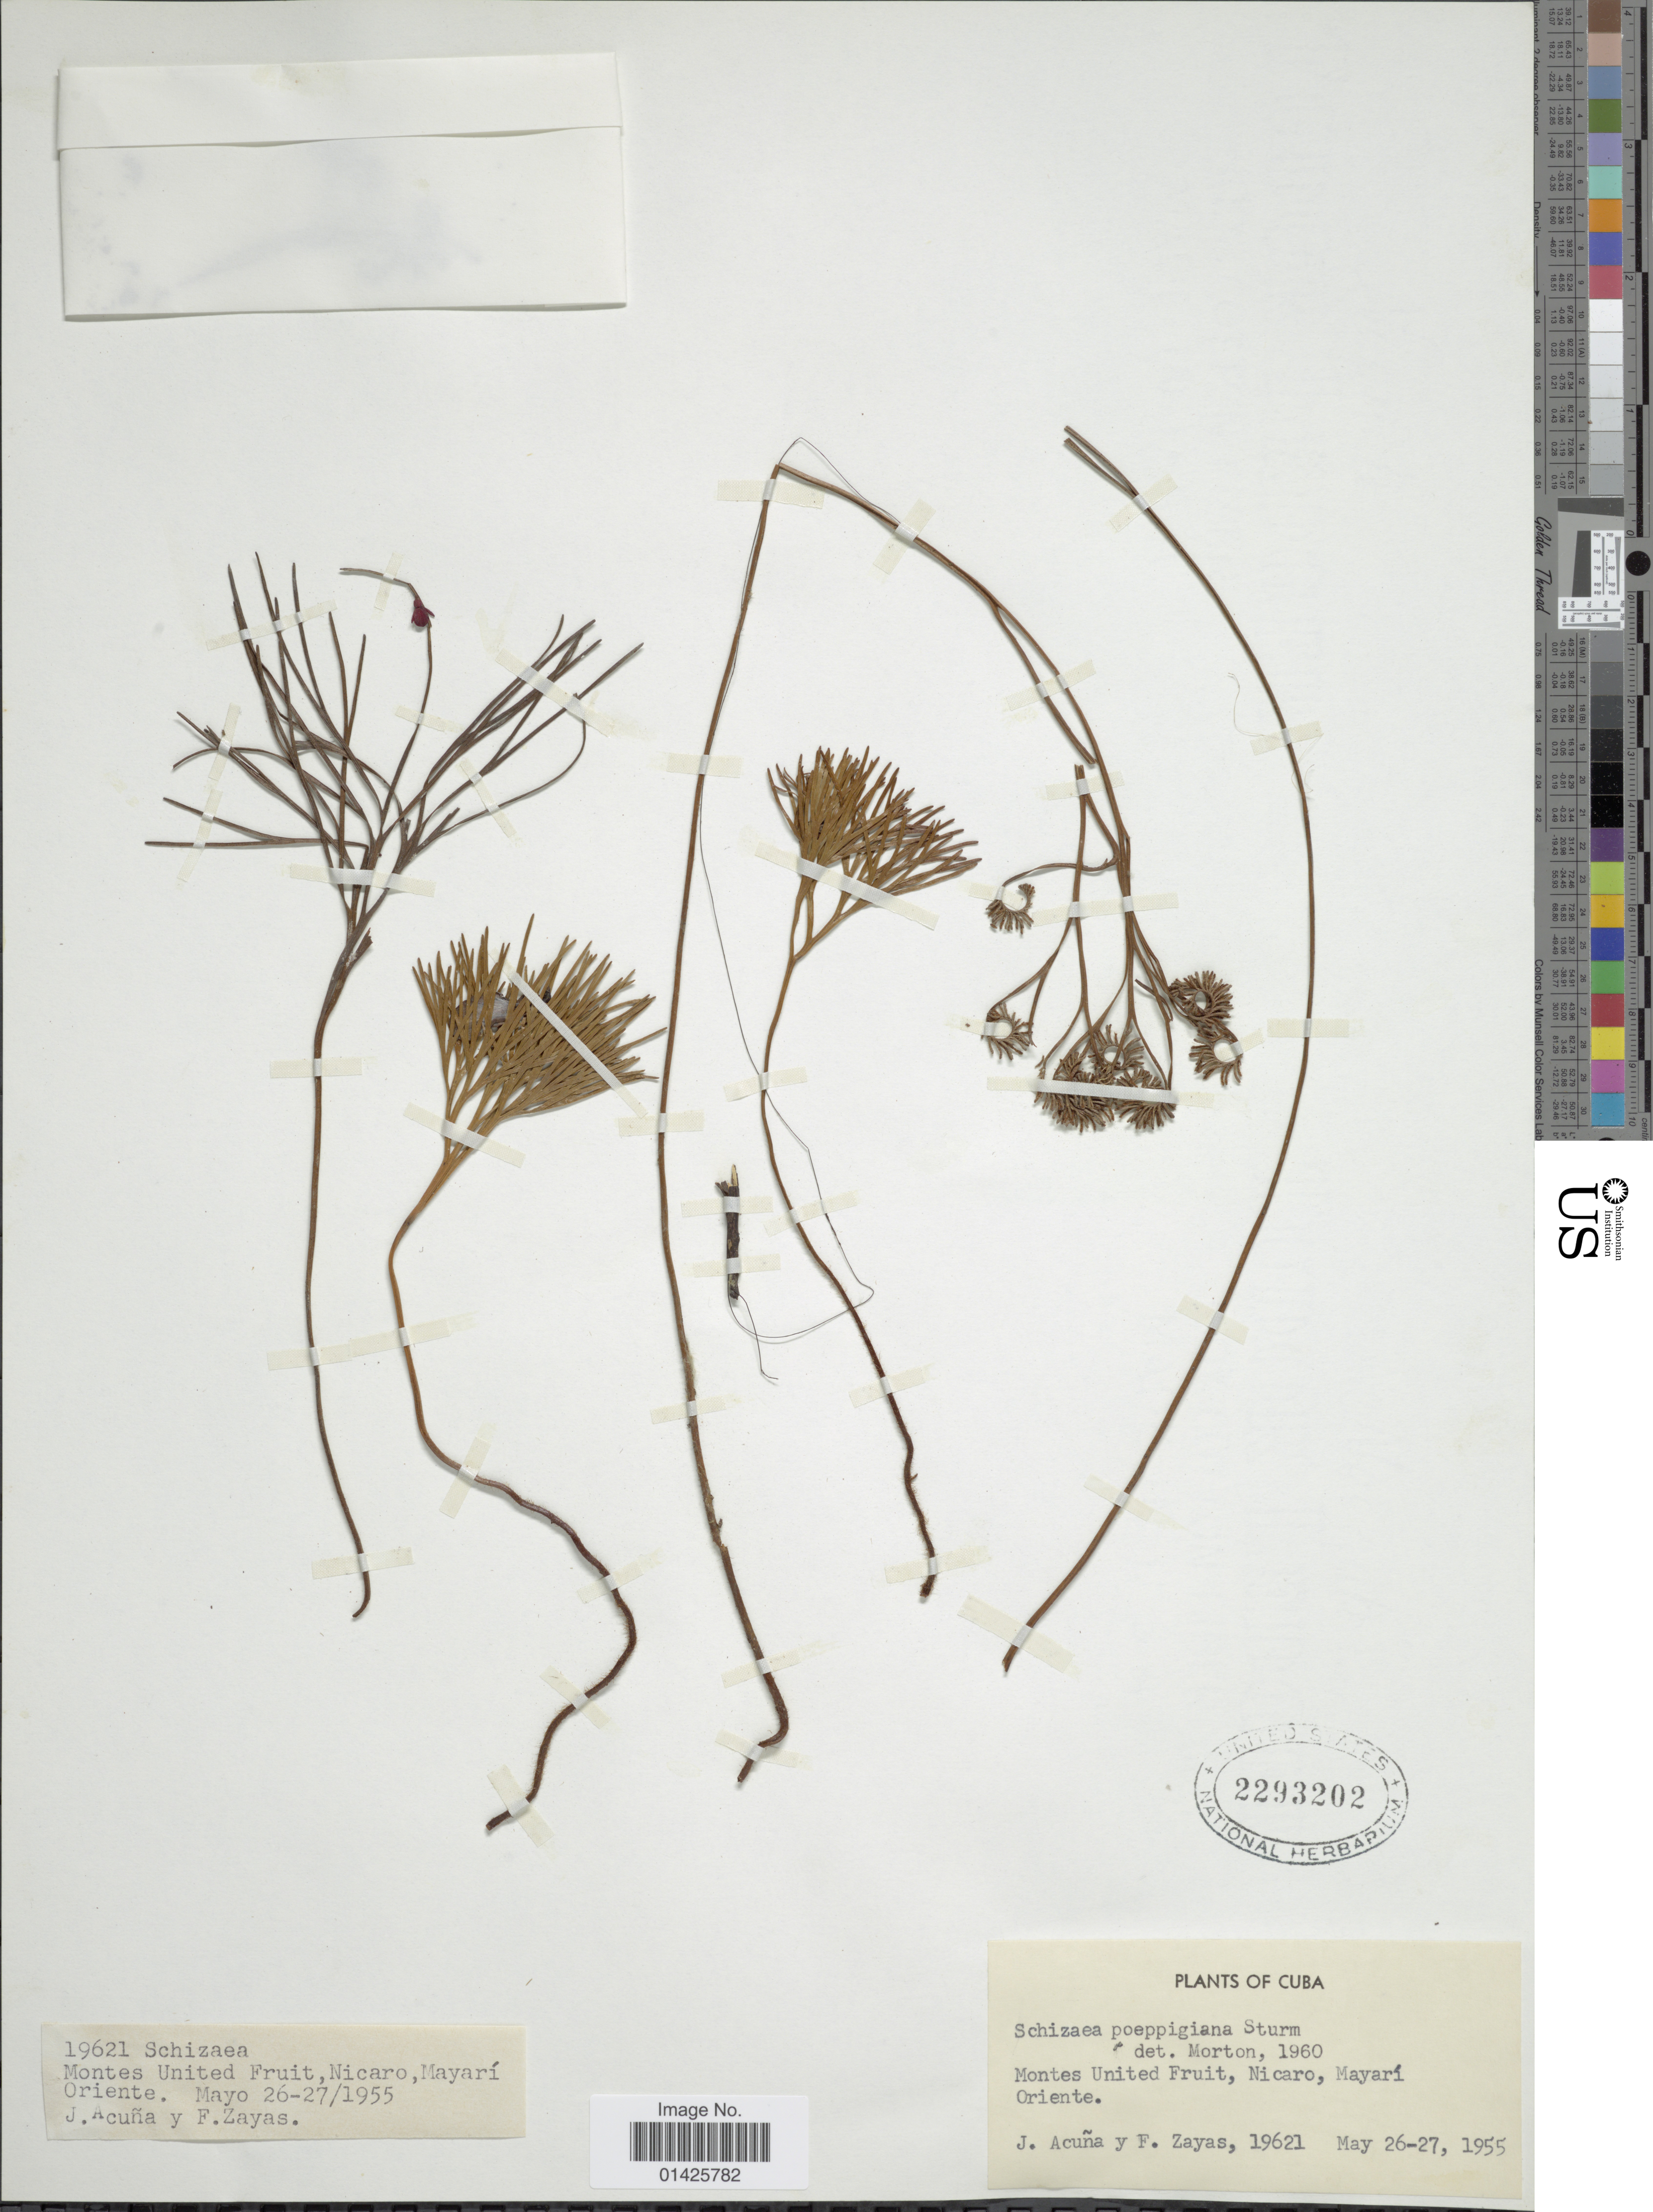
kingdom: Plantae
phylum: Tracheophyta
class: Polypodiopsida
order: Schizaeales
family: Schizaeaceae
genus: Schizaea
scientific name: Schizaea poeppigiana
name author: J.W. Sturm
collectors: J. Acuña & F. Zayas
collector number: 19621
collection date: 1955-05-26/1955-05-27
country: Cuba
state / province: Oriente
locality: Monted United Fruit, Nicaro, Maryarí, Oriente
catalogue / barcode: US 2293202